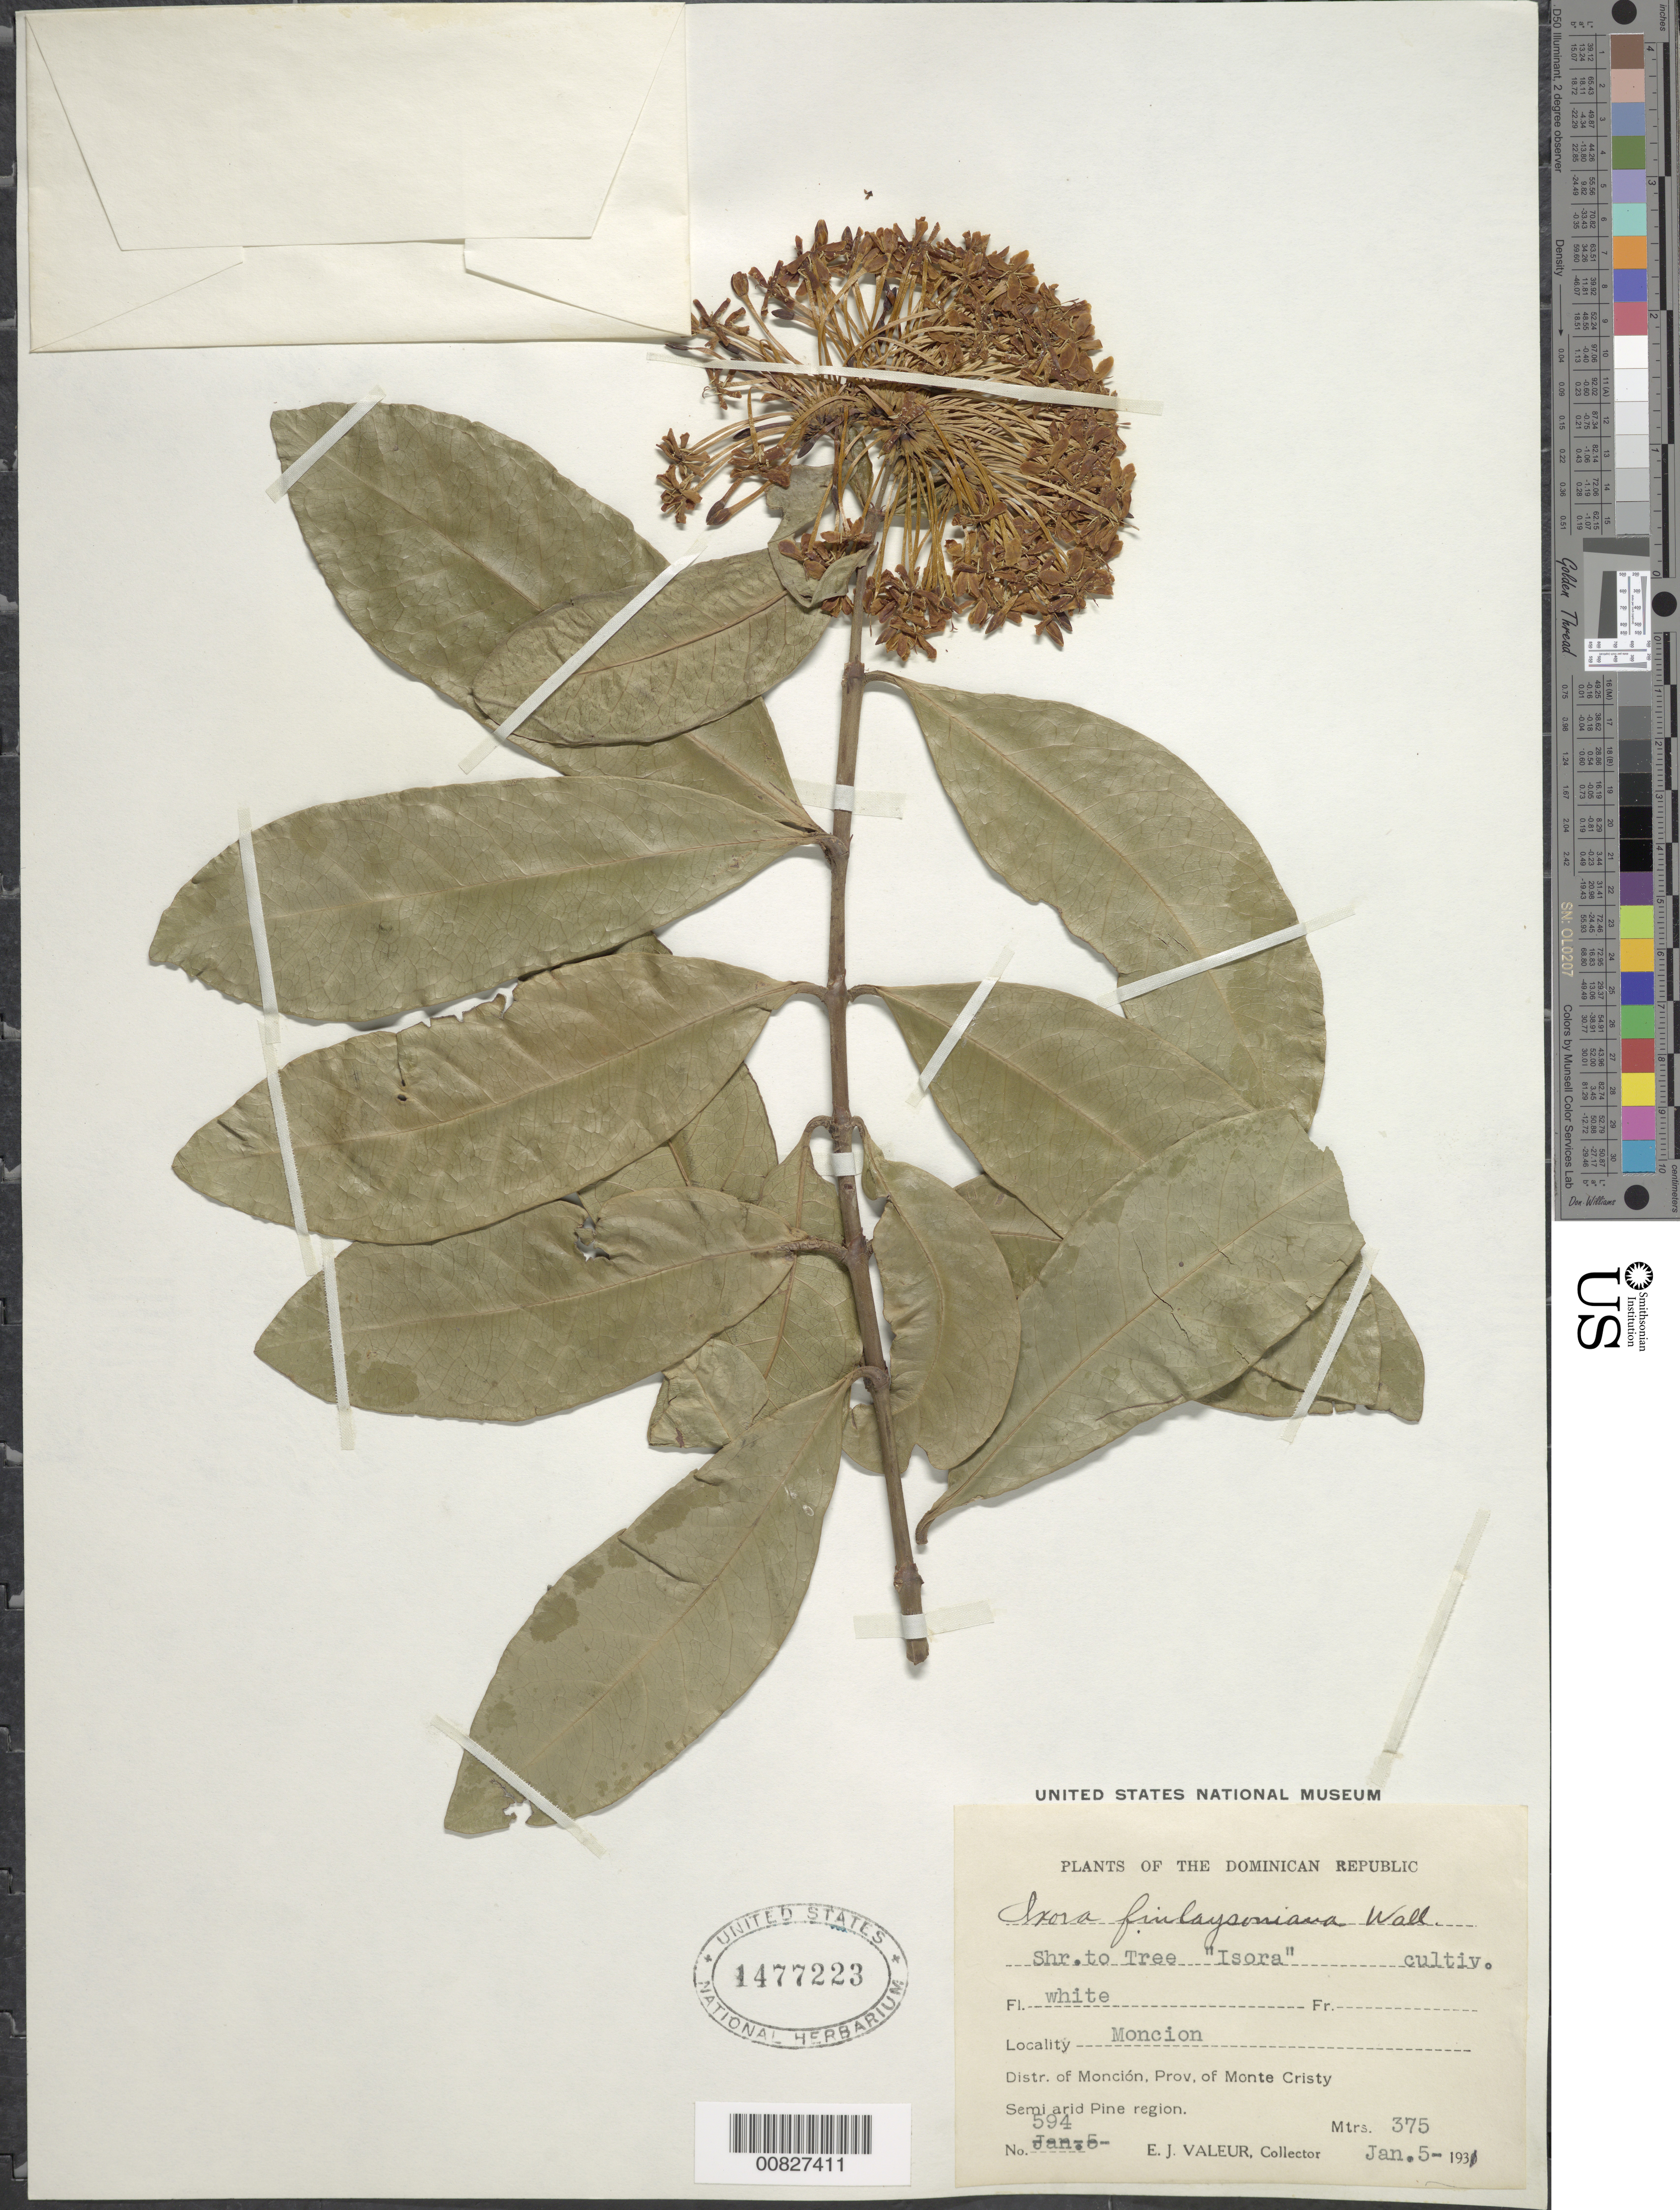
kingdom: Plantae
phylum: Tracheophyta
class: Magnoliopsida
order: Gentianales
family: Rubiaceae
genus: Ixora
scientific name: Ixora finlaysoniana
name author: Wall. ex G. Don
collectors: E. Valeur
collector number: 594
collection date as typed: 05 Jan 1931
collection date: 1931-01-05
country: Dominican Republic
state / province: Monte Cristi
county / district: Monción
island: Hispaniola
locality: Moncion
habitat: Semi arid pine region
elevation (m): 375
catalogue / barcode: US 1477223